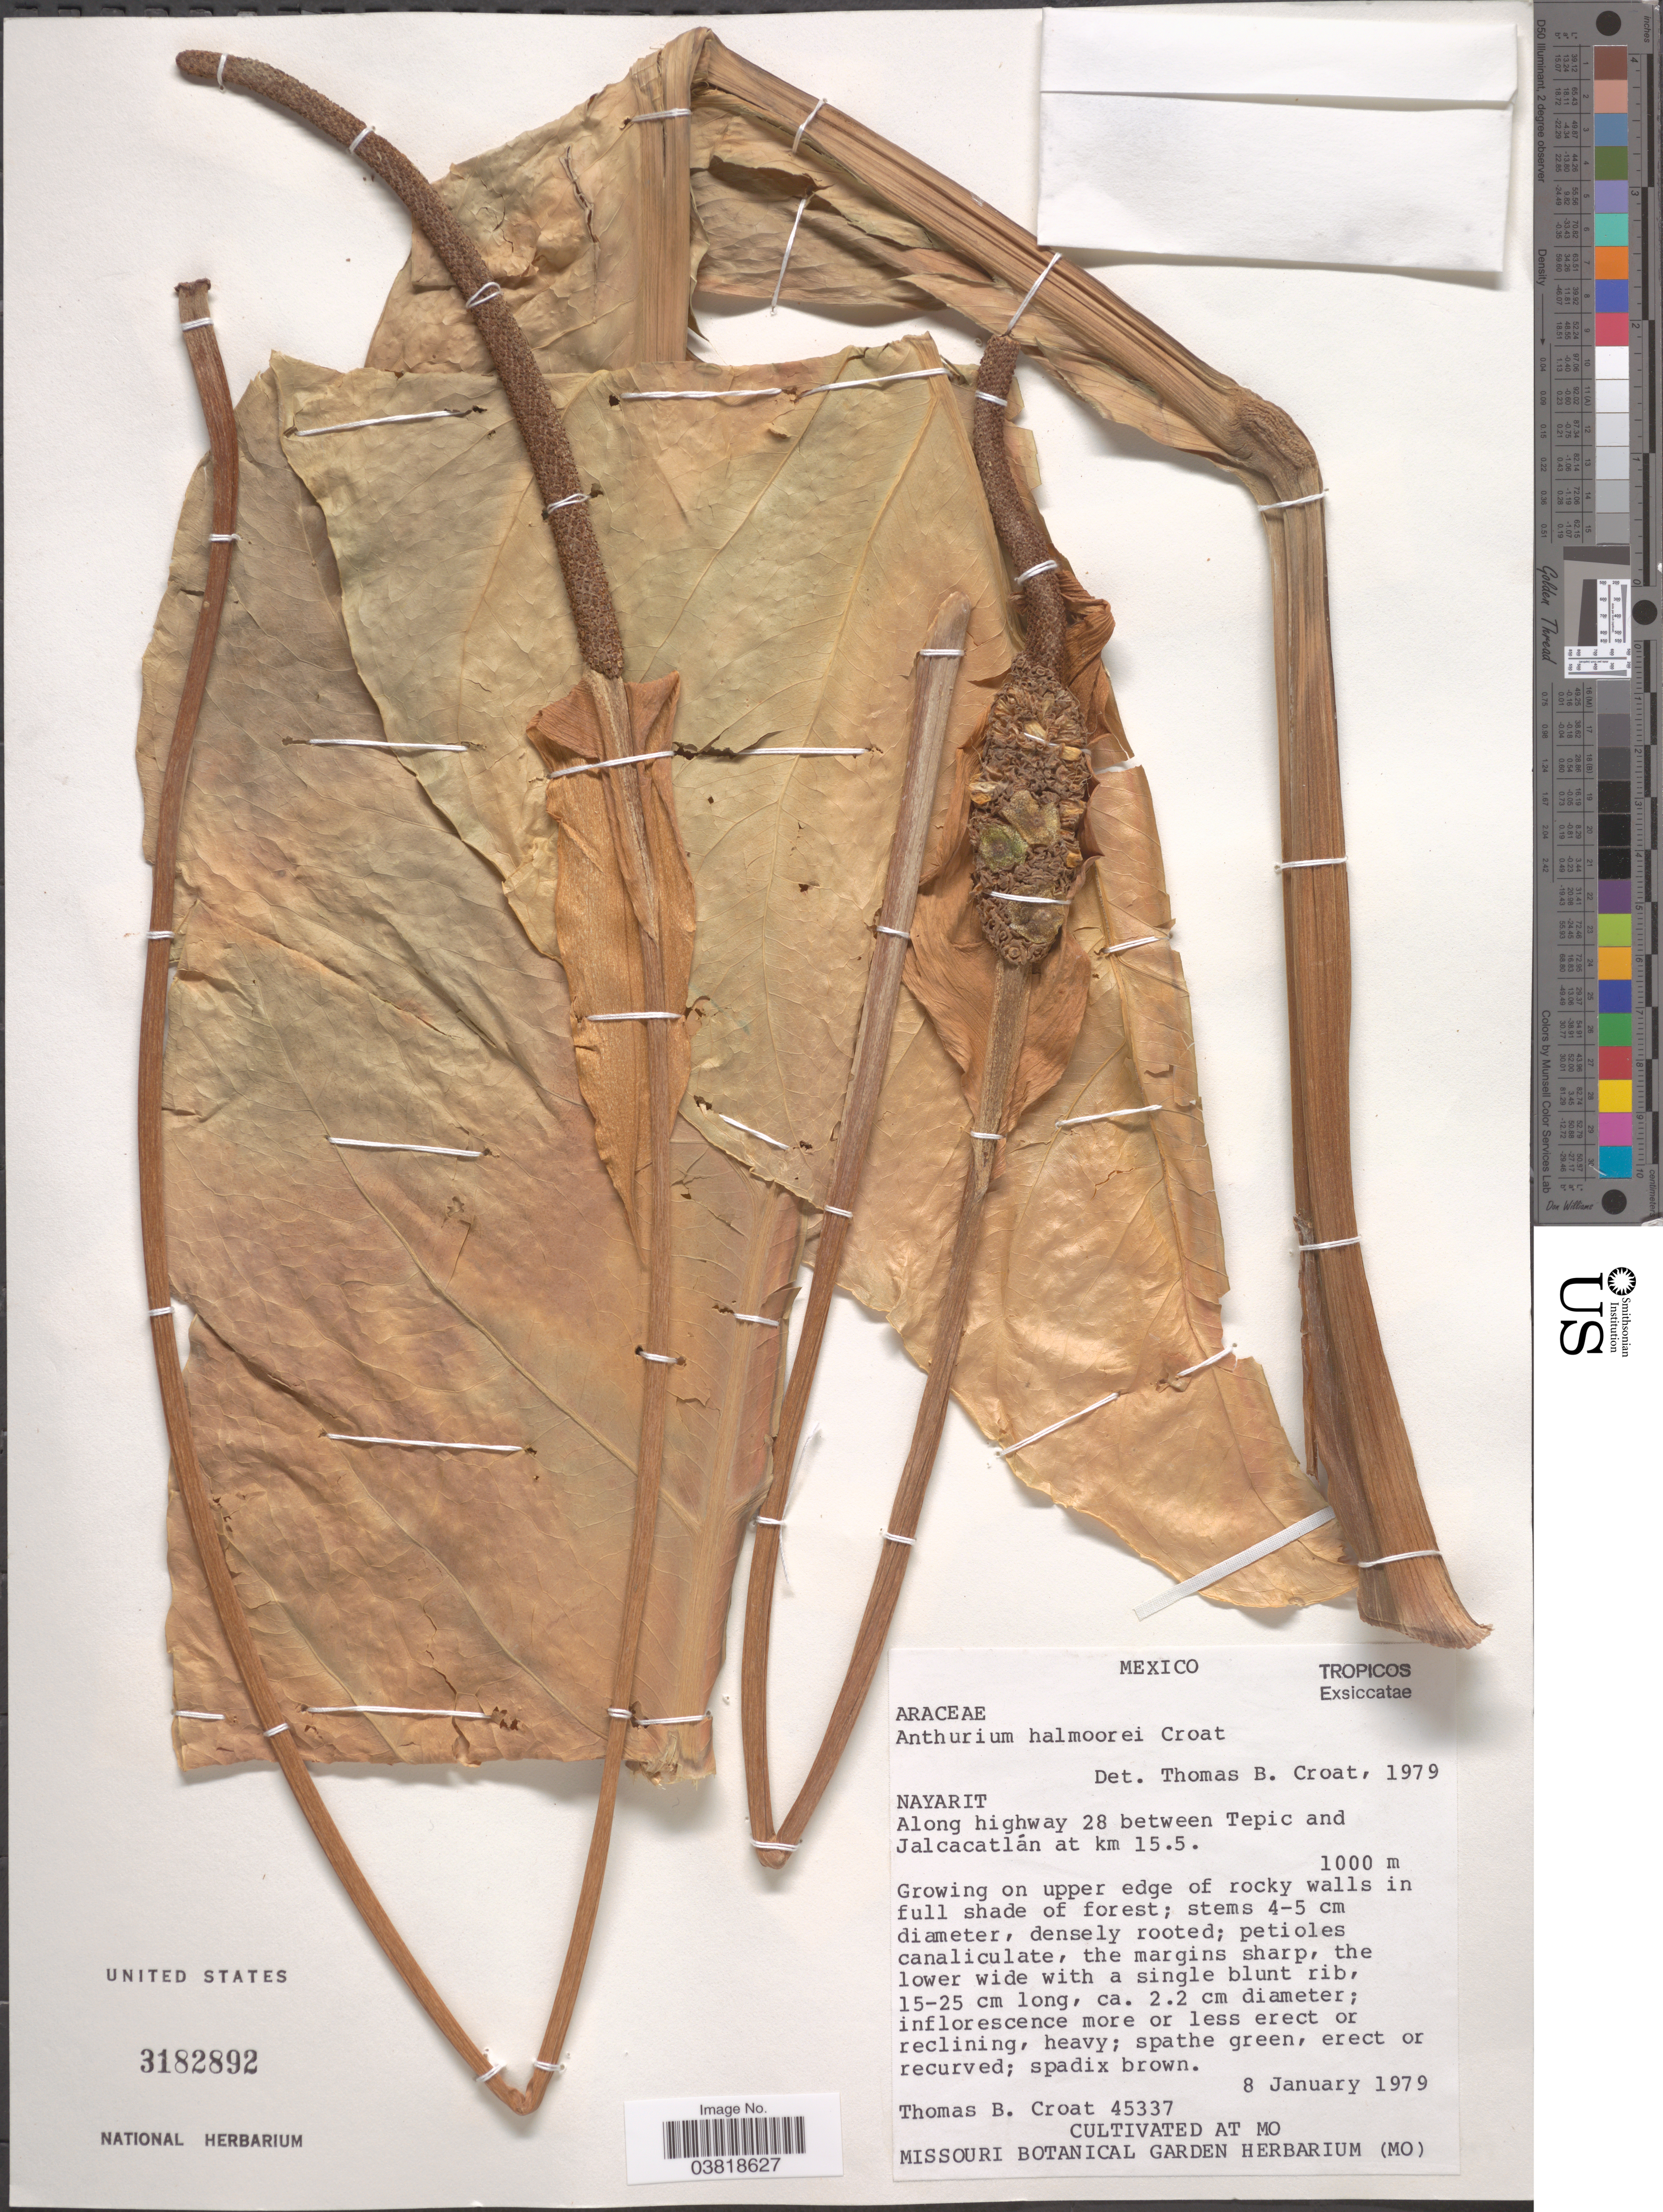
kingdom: Plantae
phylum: Tracheophyta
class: Liliopsida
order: Alismatales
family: Araceae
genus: Anthurium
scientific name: Anthurium halmoorei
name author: Croat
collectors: T. B. Croat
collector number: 45337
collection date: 1979-01-08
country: Mexico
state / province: Nayarit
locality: Cultivated at MO. Missouri Botanical Garden Herbarium. [unsure placement] Nayarit. Along highway 28 between Tepic and Jalcacatlán at Km 15.5.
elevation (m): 1000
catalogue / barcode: US 3182892